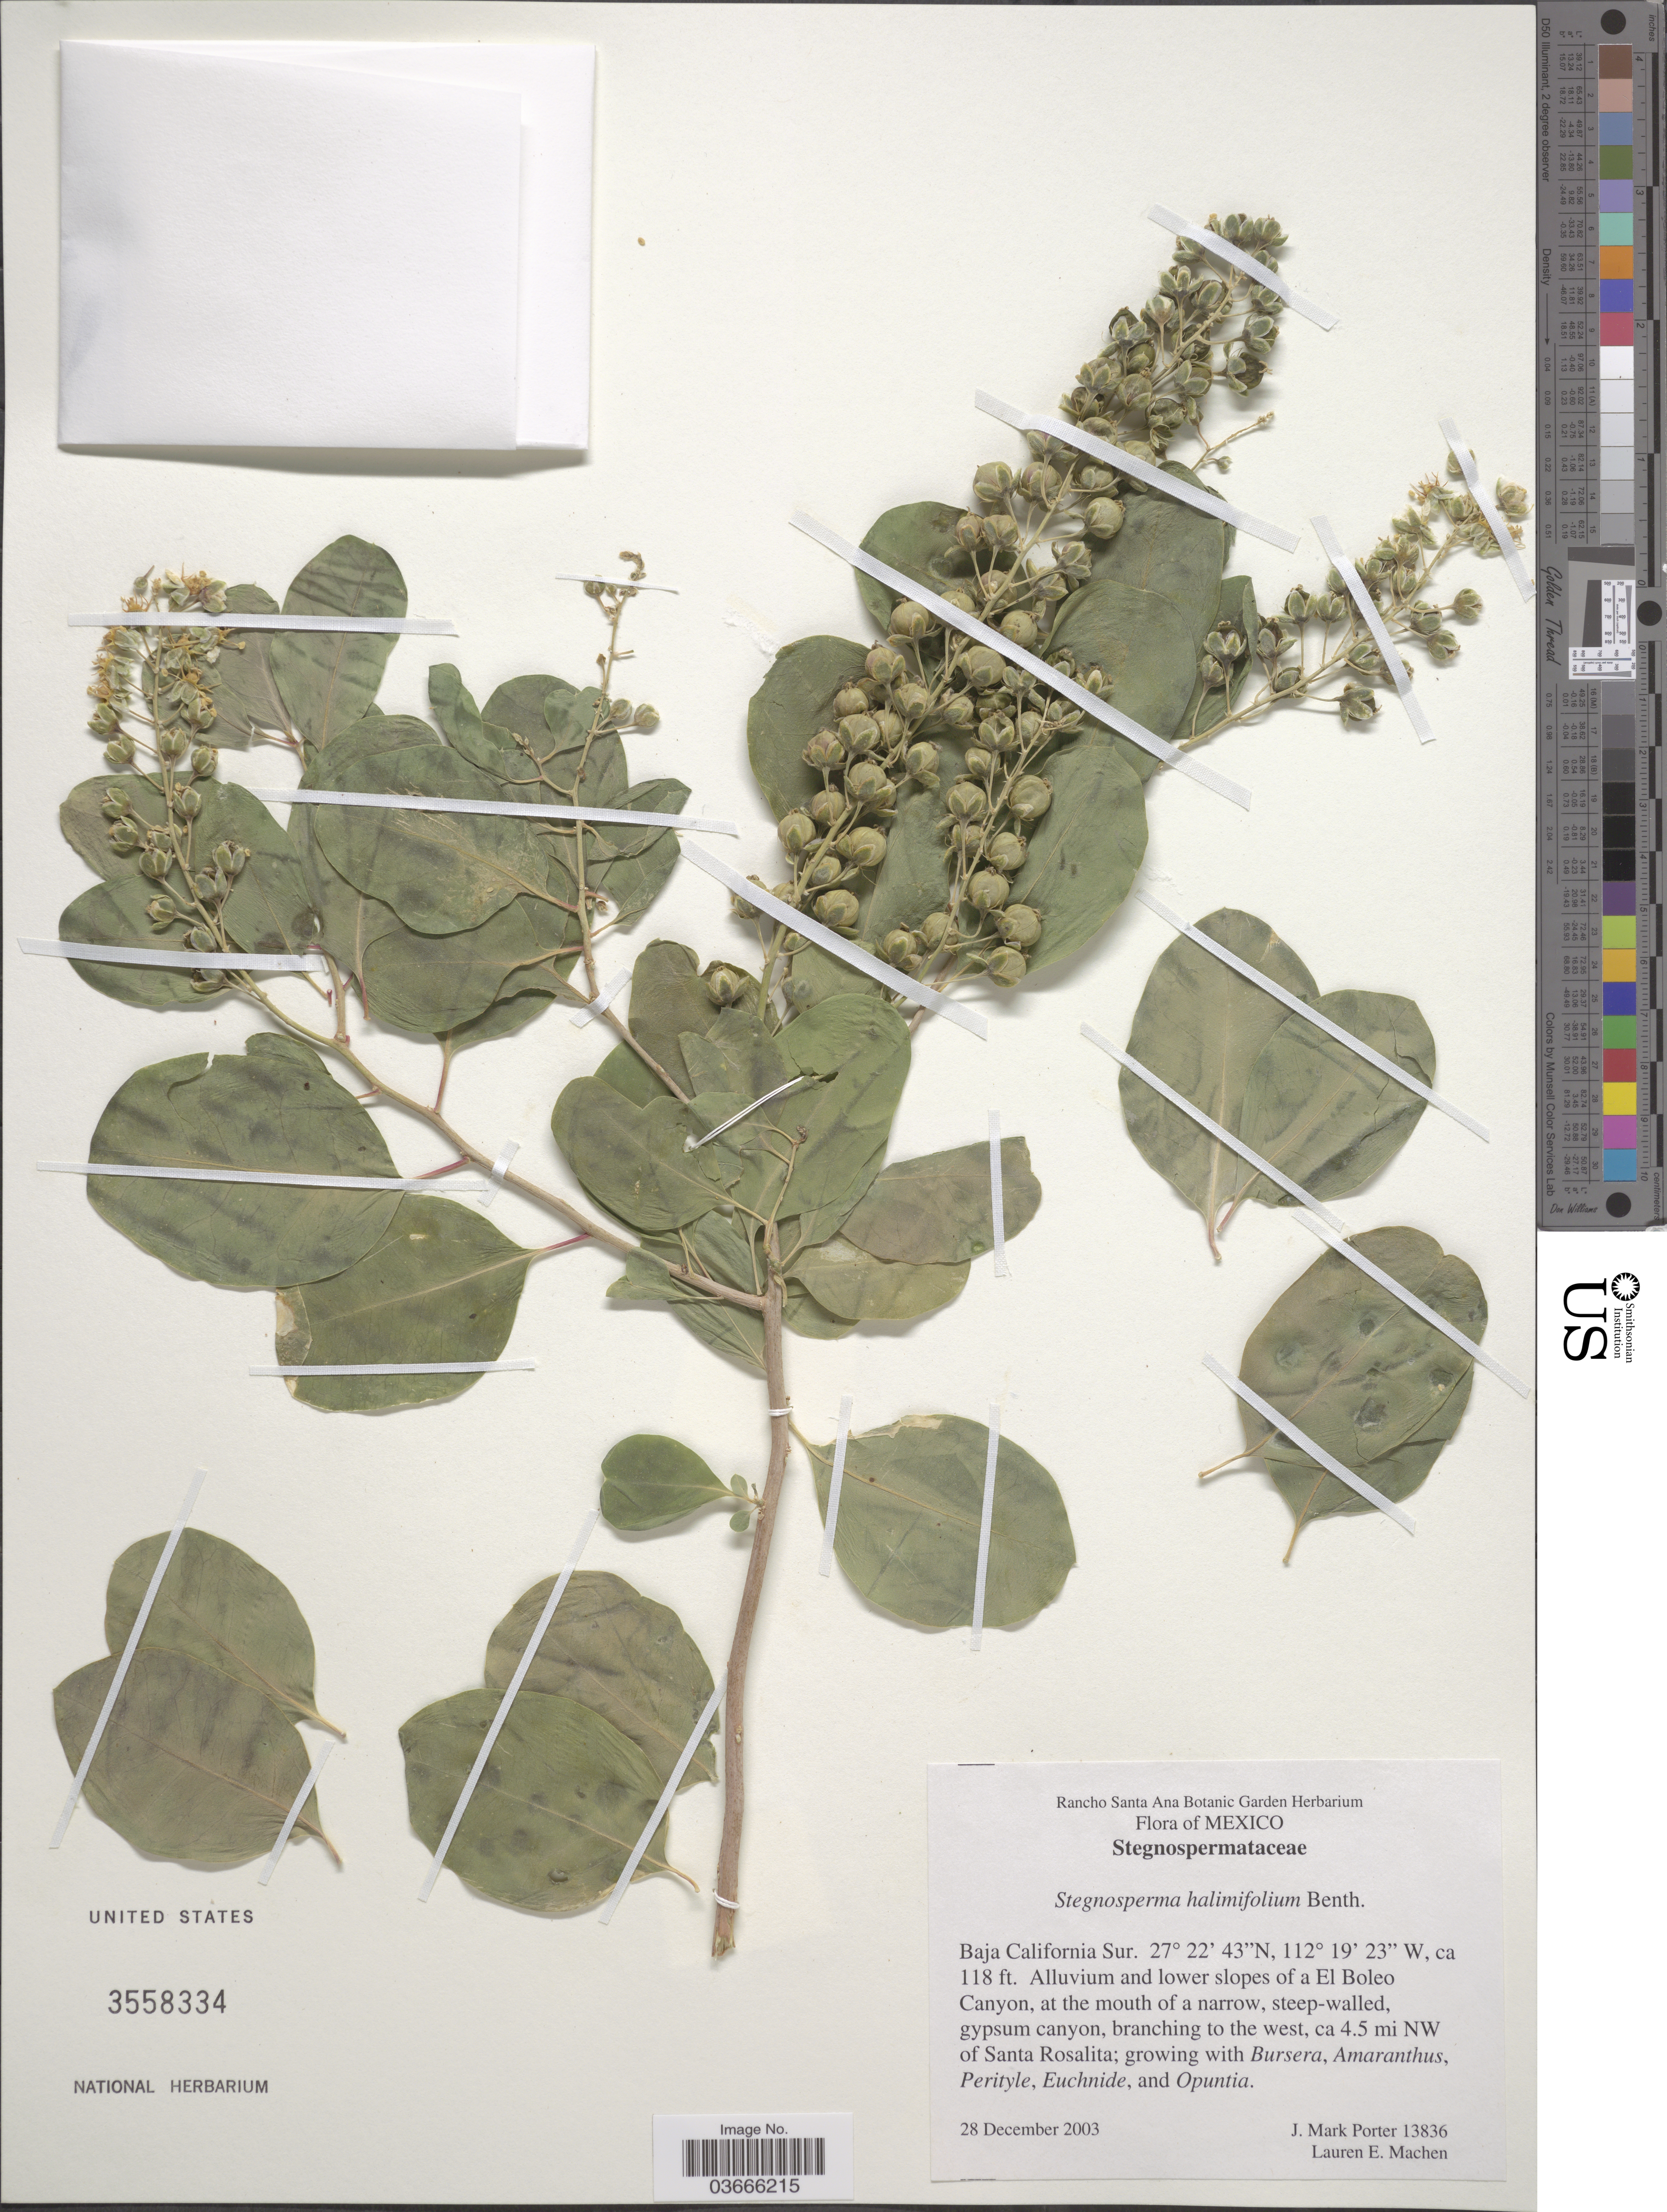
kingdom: Plantae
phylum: Tracheophyta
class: Magnoliopsida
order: Caryophyllales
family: Stegnospermataceae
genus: Stegnosperma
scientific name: Stegnosperma halimifolium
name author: Benth.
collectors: J. M. Porter & L. Machen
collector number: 13836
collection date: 2003-12-28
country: Mexico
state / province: Baja California Sur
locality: Alluvium and lower slopes of a El Boleo Canyon, at the mouth of a narrow, steep-walled, gypsum canyon, branching to the west, ca. 4.5 mi NW of Santa Rosalita.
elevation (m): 36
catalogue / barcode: US 3558334